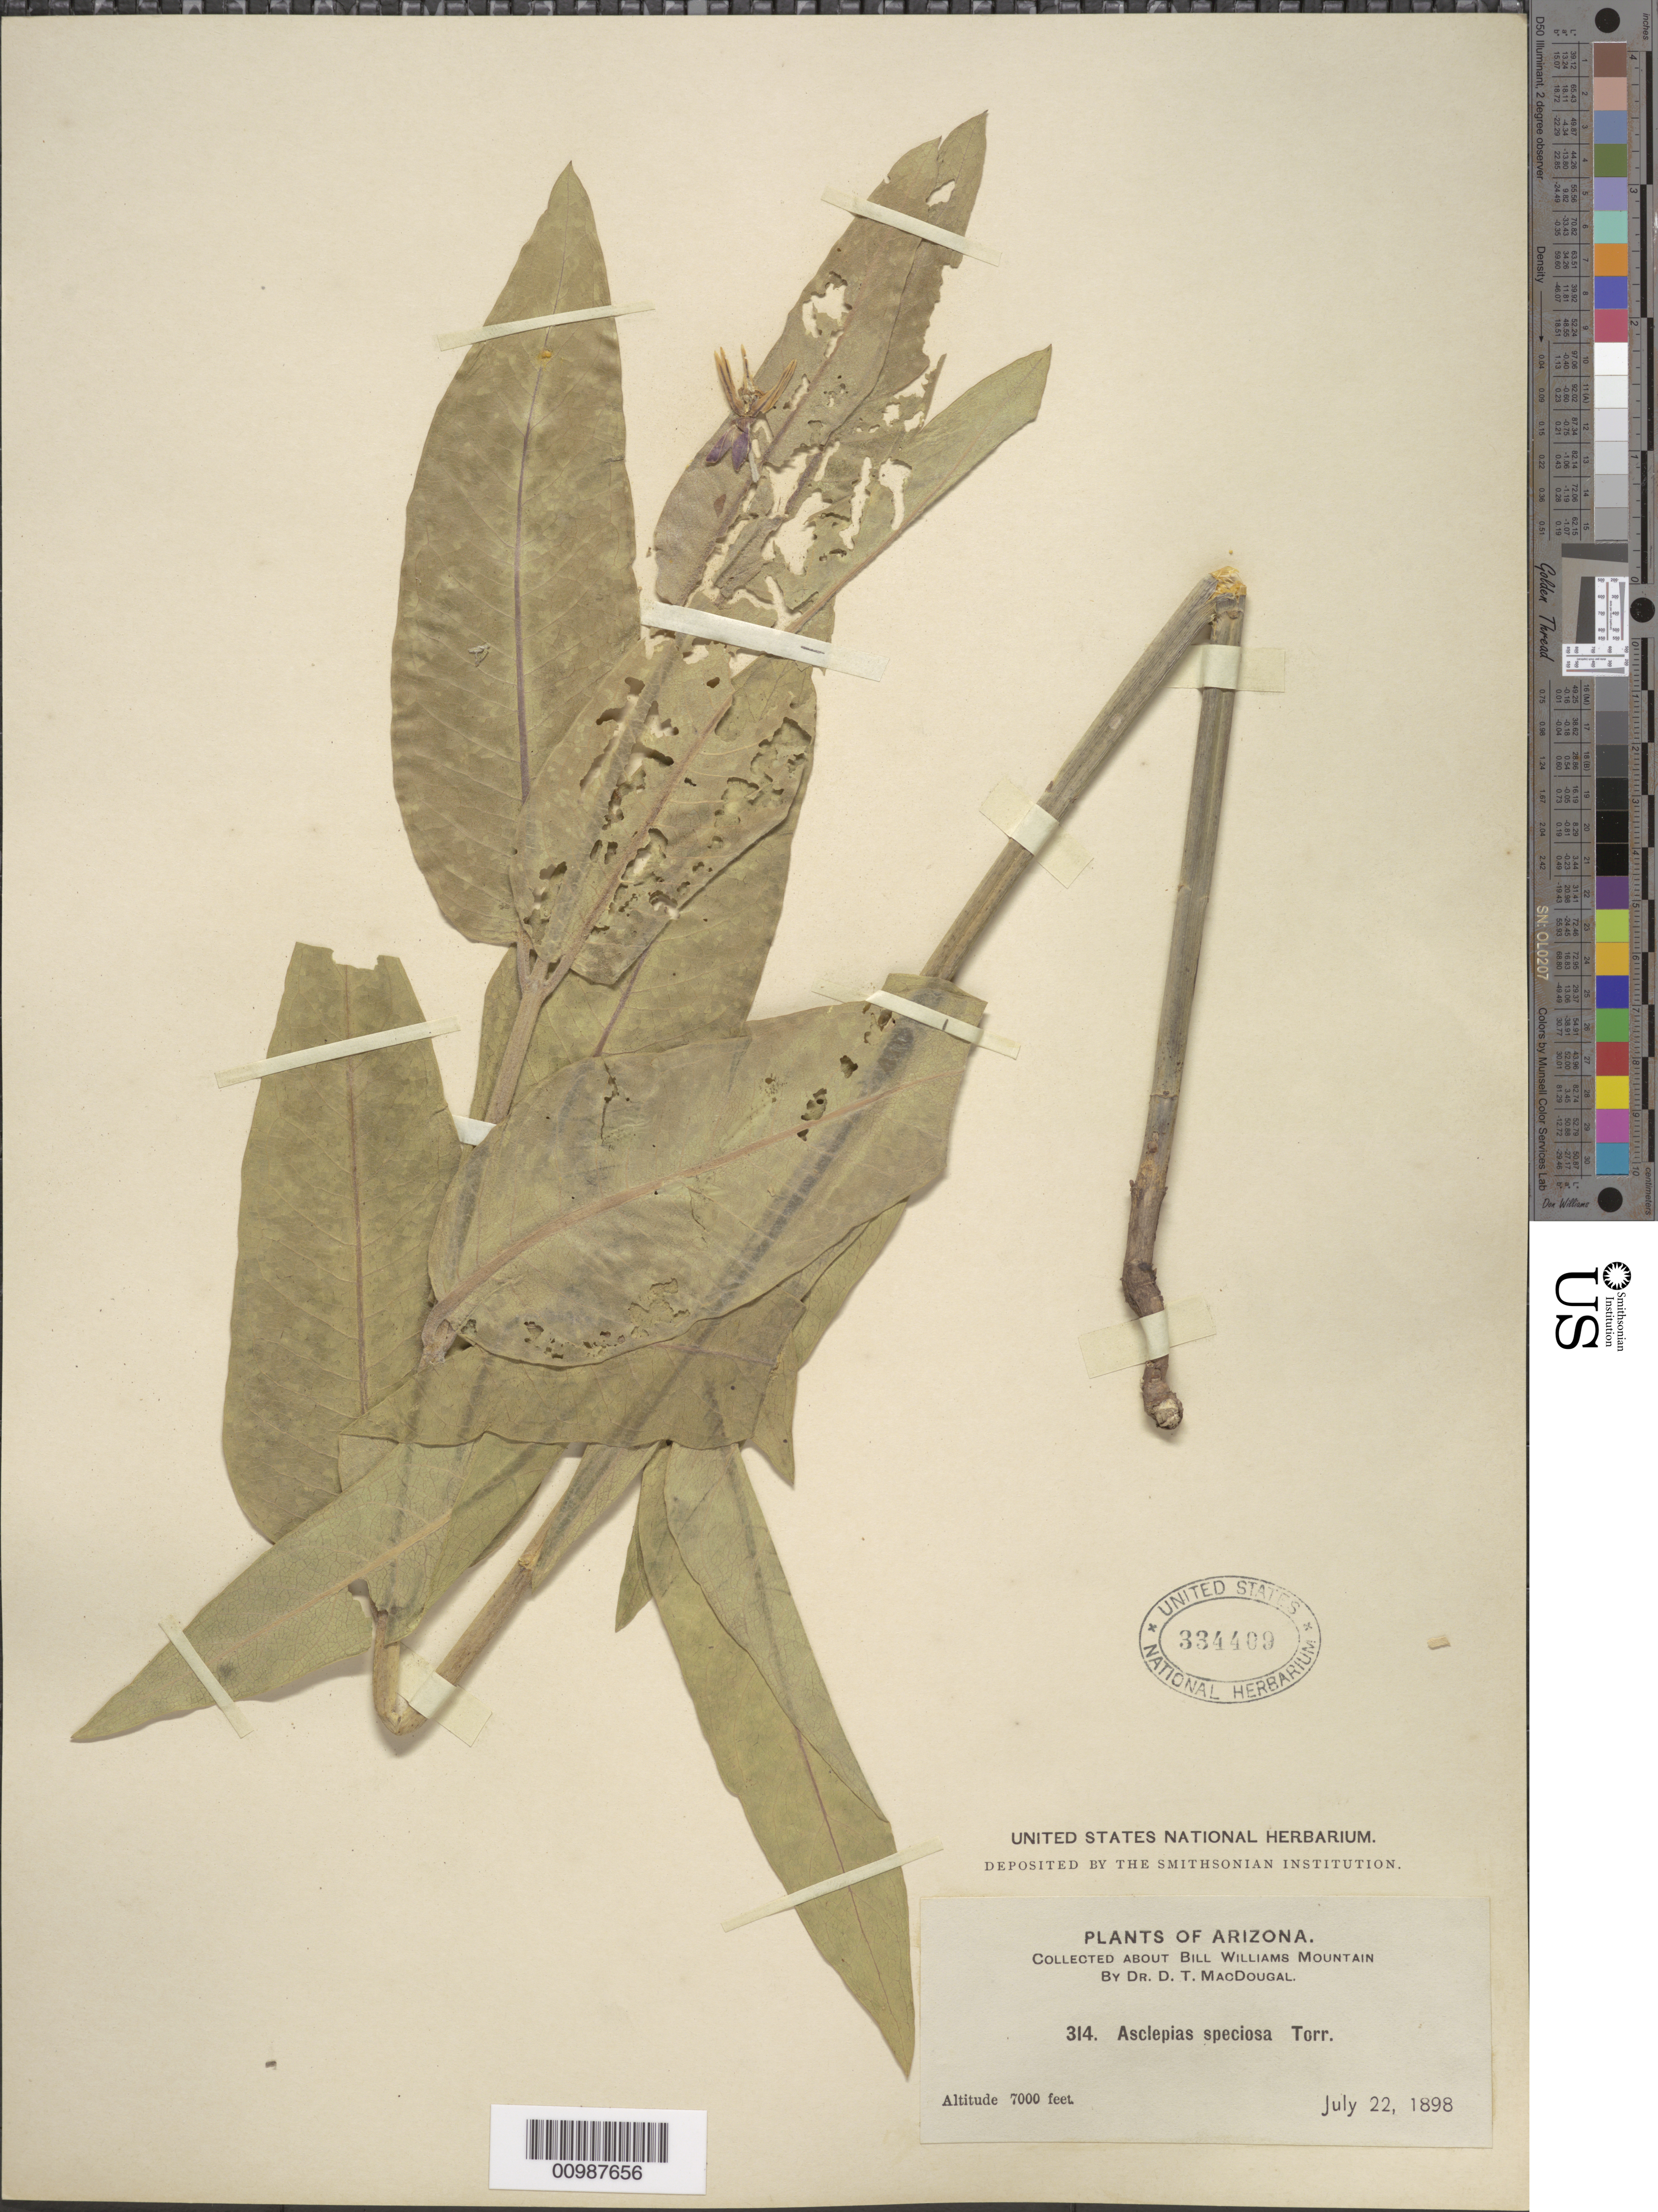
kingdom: Plantae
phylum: Tracheophyta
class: Magnoliopsida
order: Gentianales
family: Apocynaceae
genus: Asclepias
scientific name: Asclepias speciosa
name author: Torr.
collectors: D. T. MacDougal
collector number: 314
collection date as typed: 22 Jul 1898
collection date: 1898-07-22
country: United States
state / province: Arizona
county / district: Coconino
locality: Collected about Bill Williams Mountain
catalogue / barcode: US 334409